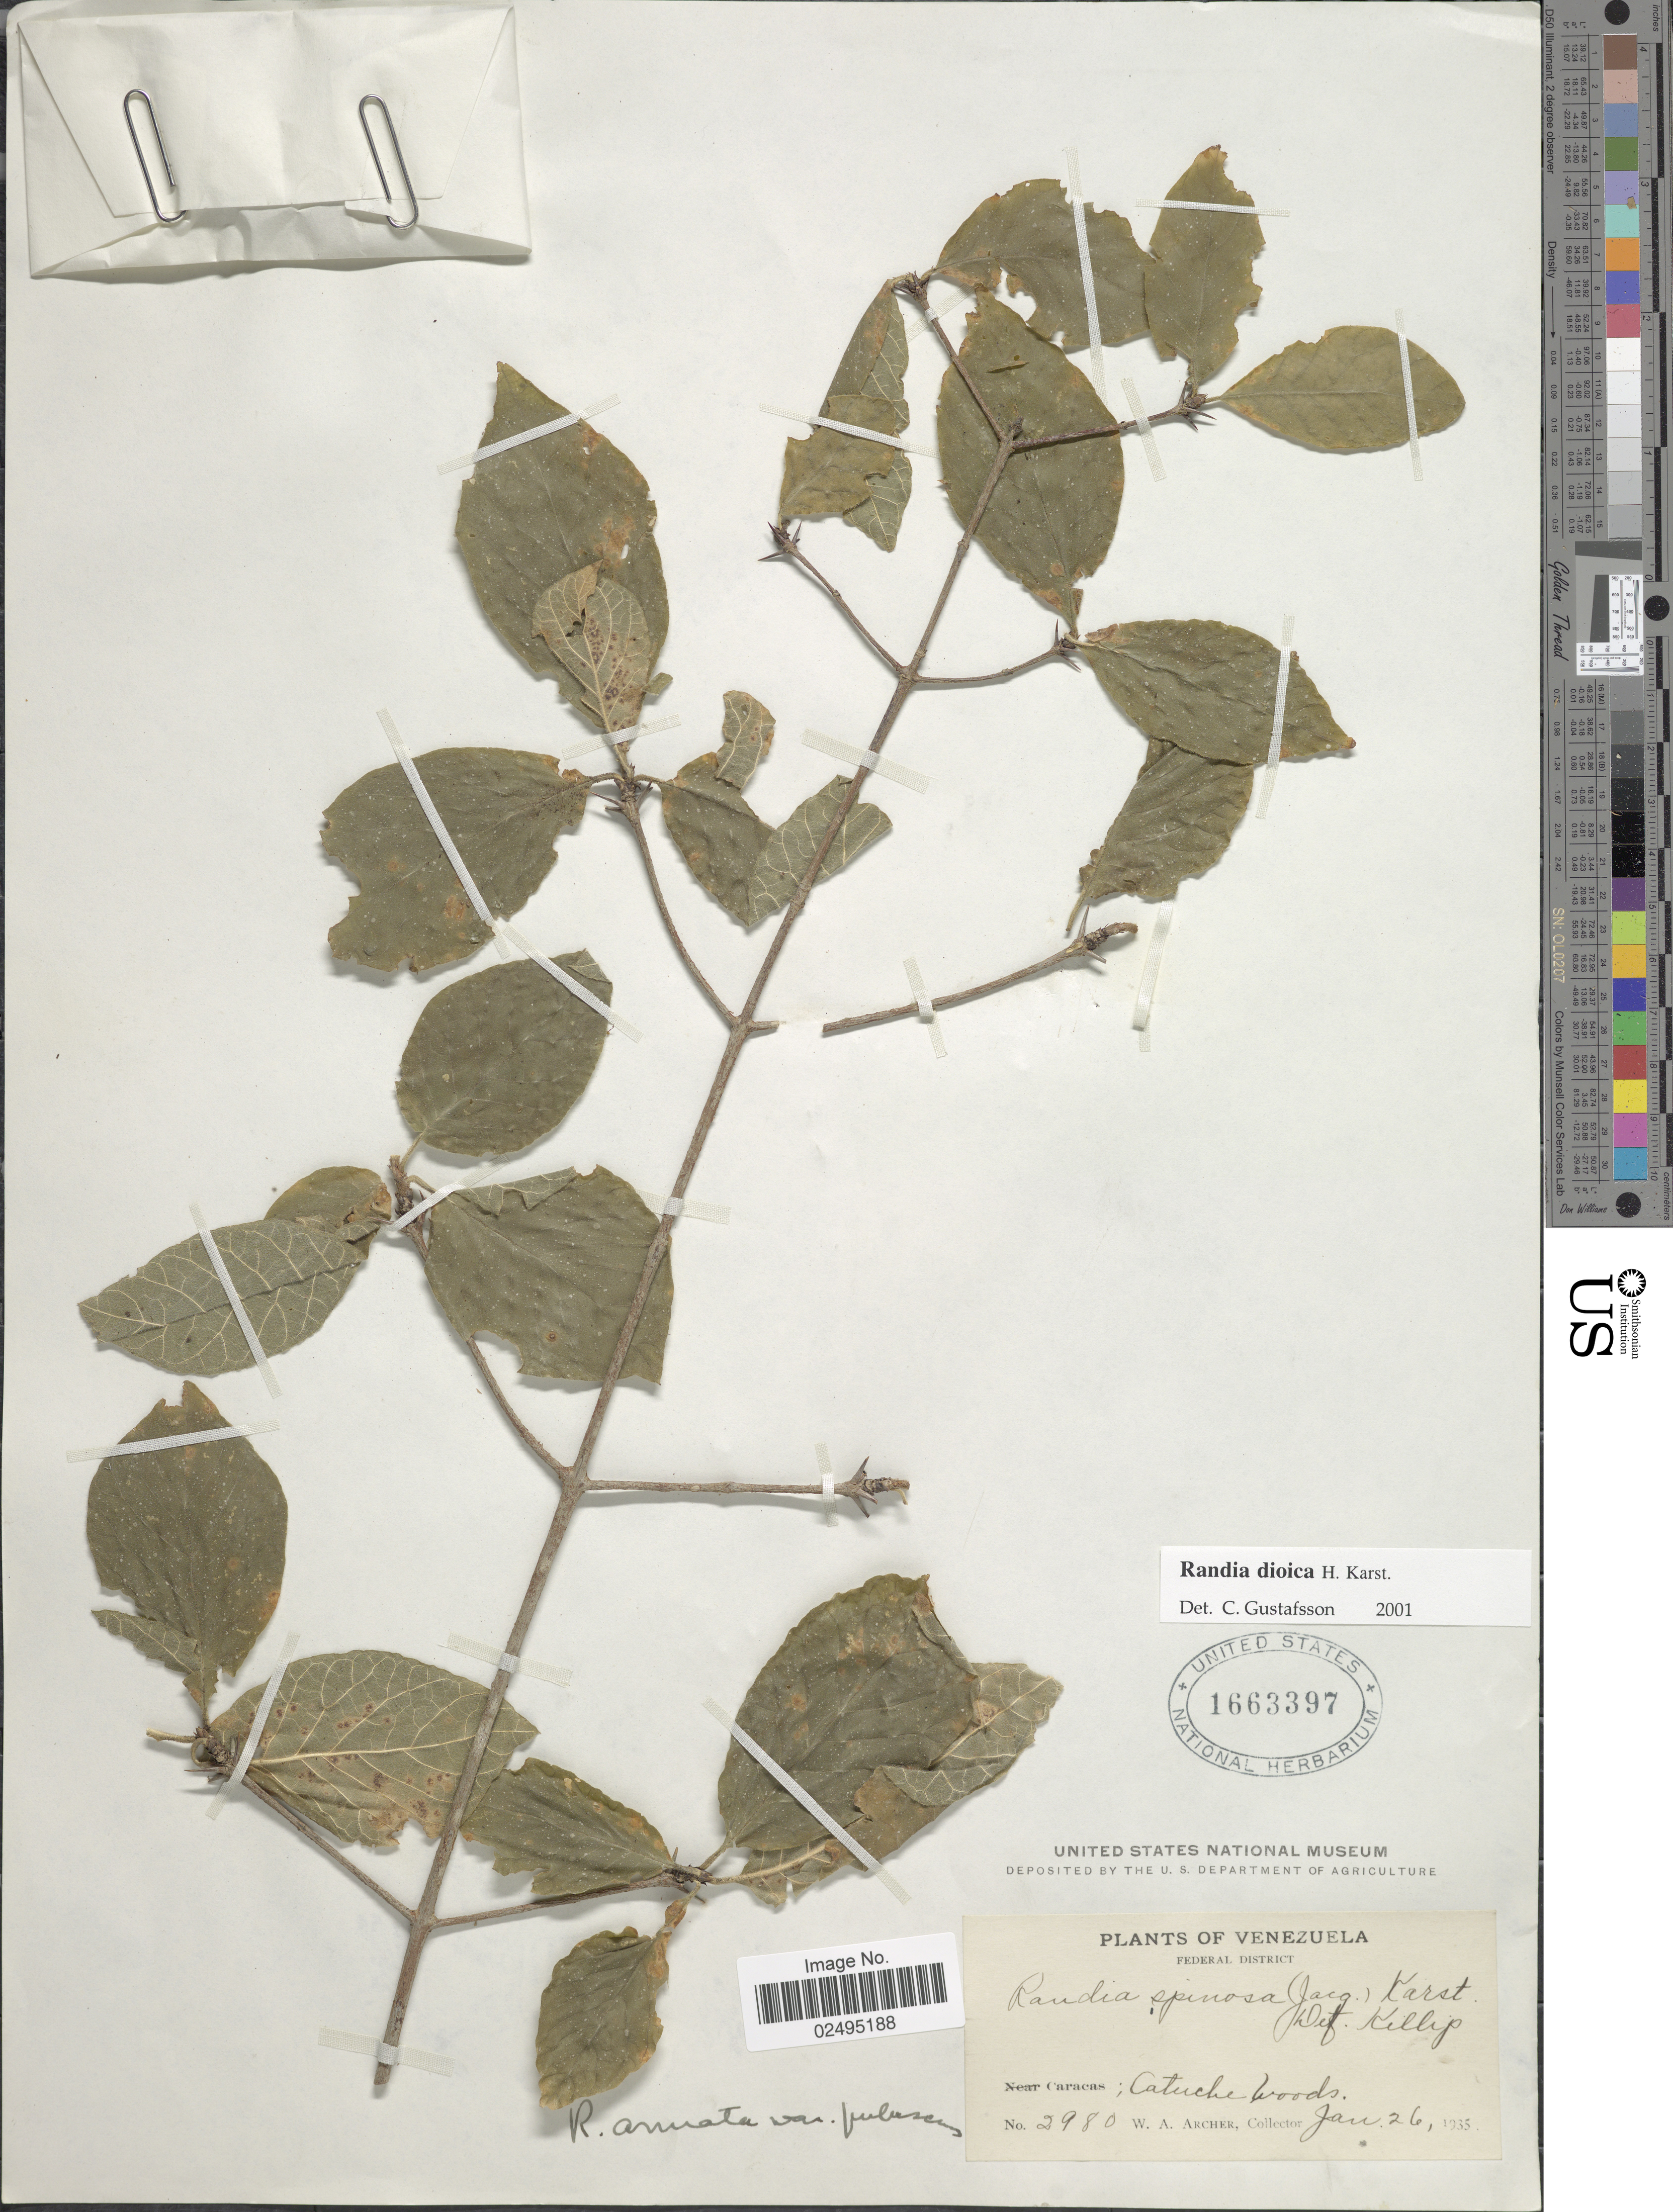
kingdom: Plantae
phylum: Tracheophyta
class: Magnoliopsida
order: Gentianales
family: Rubiaceae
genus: Randia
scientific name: Randia dioica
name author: H. Karst.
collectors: W. A. Archer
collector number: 2980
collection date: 1935-01-26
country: Venezuela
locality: Federal District, Caracas, Catuche woods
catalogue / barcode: US 1663397